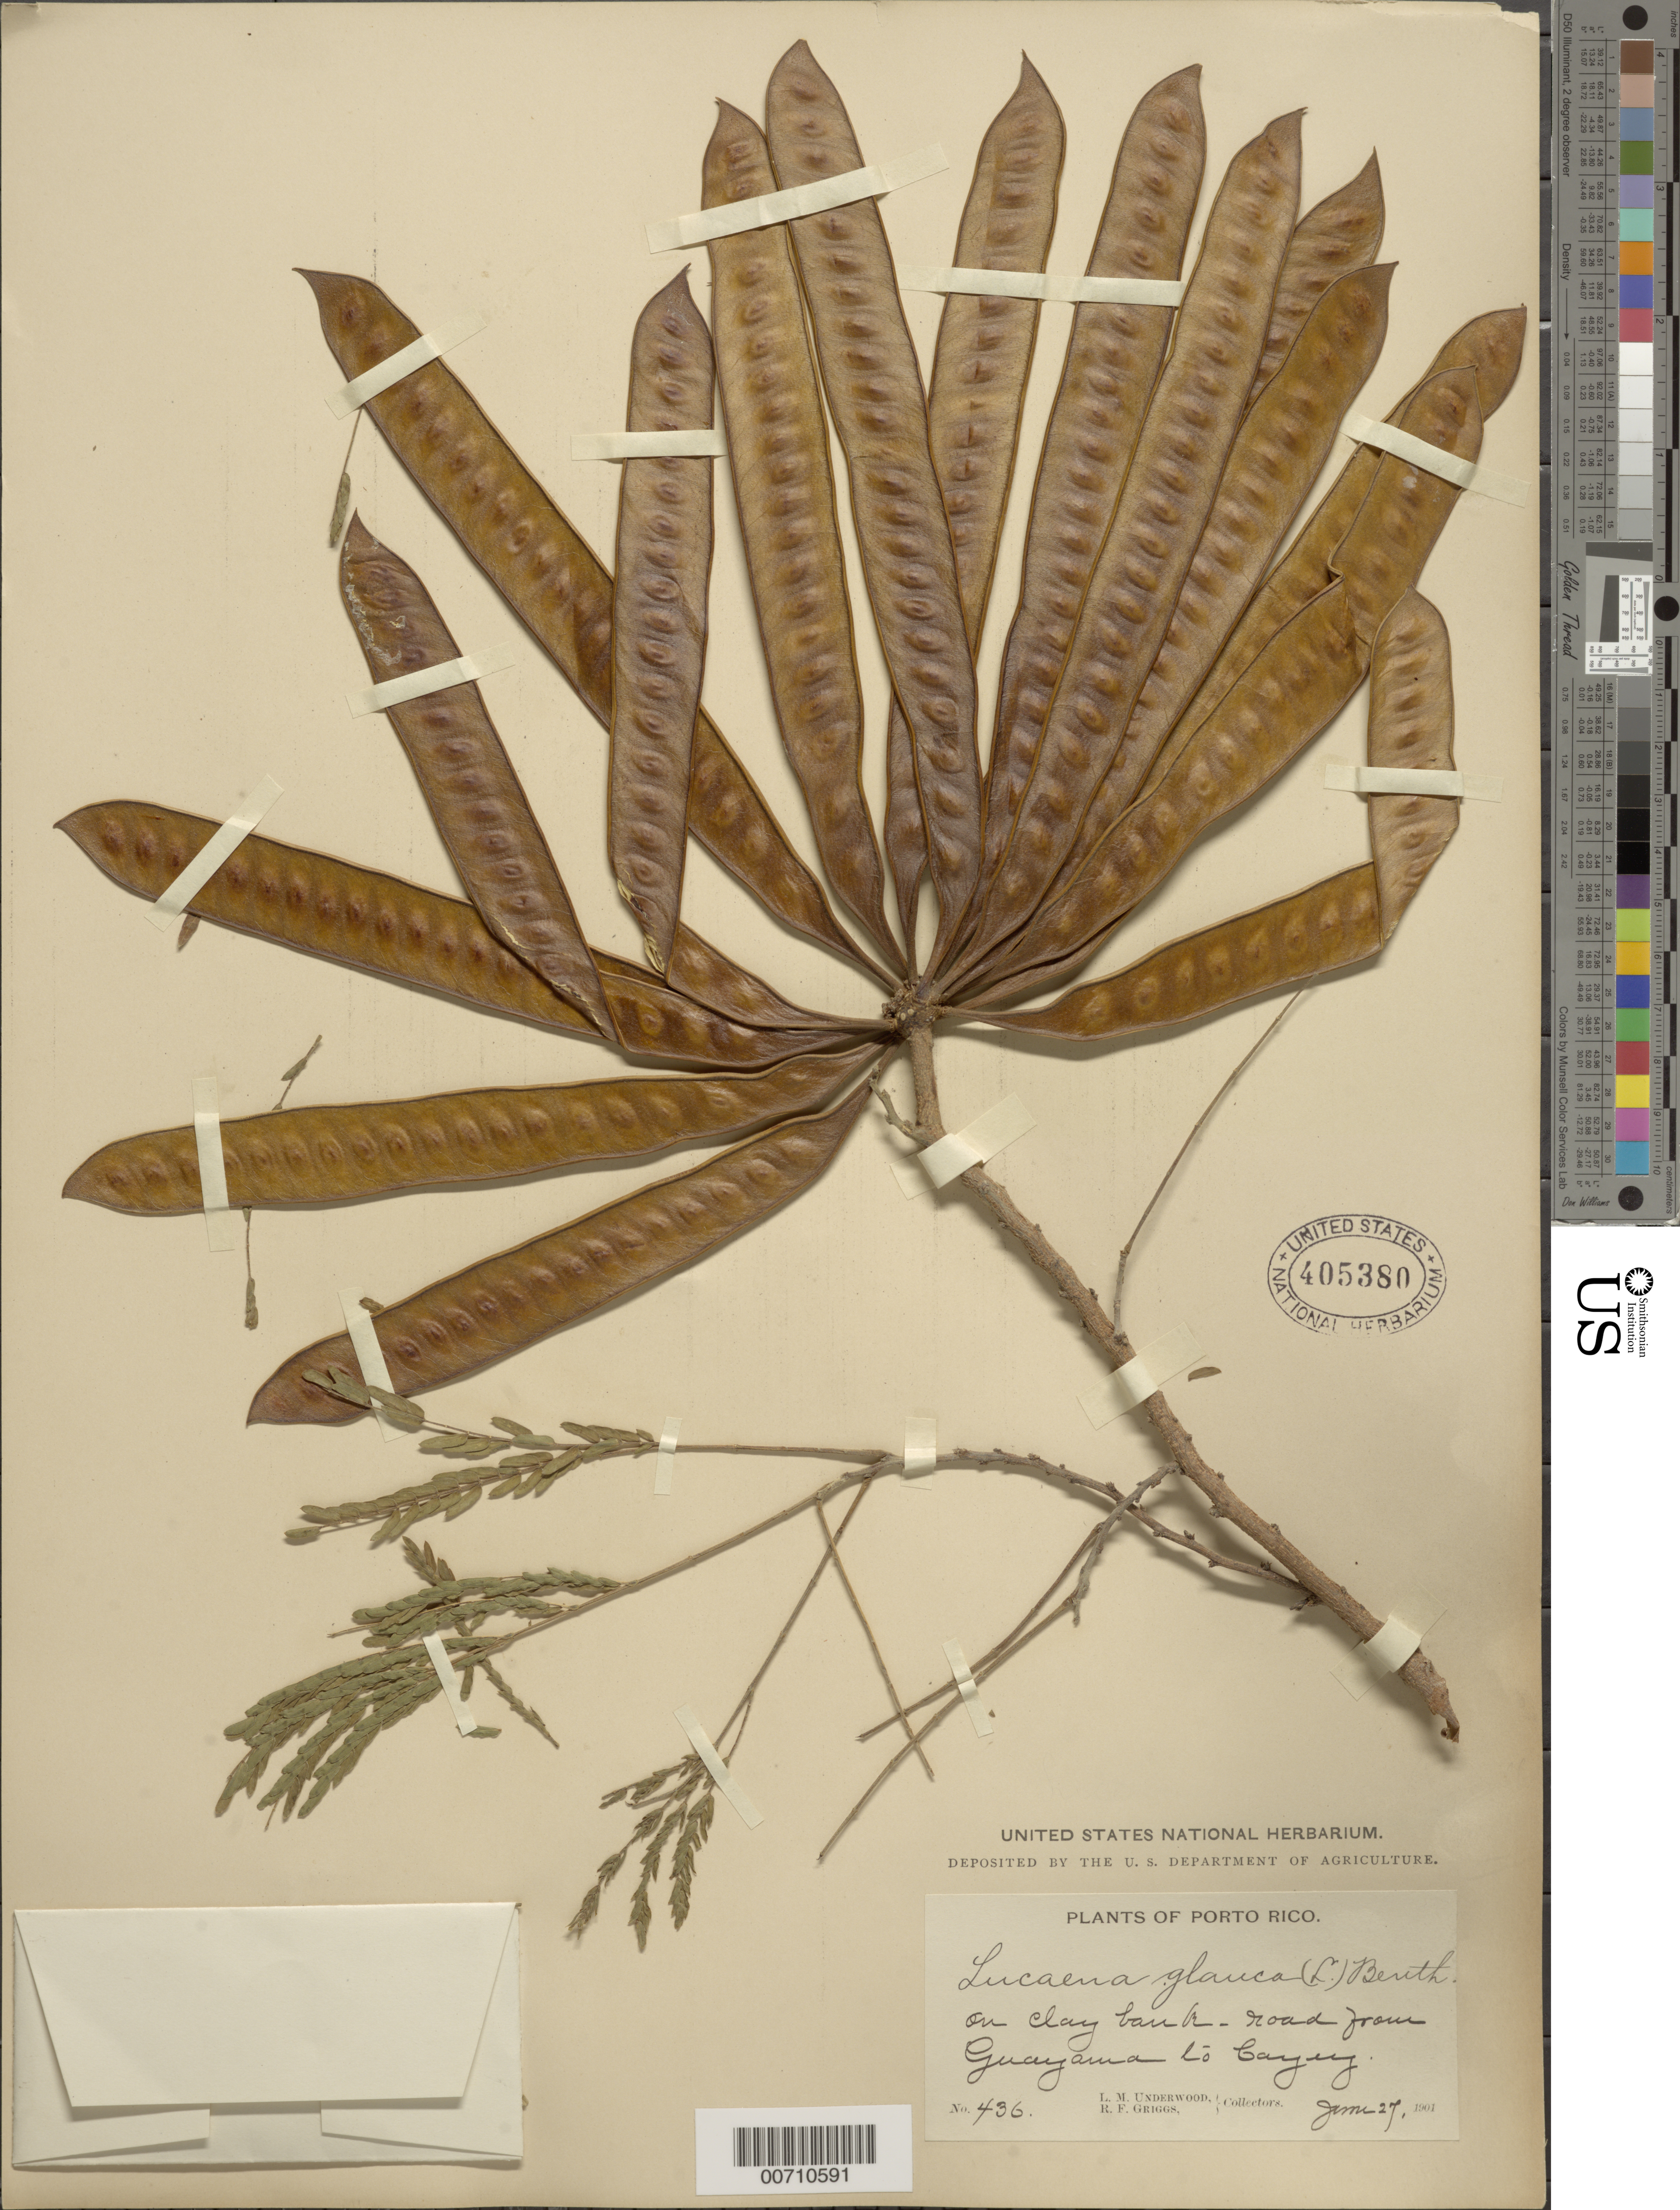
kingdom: Plantae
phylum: Tracheophyta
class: Magnoliopsida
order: Fabales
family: Fabaceae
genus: Leucaena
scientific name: Leucaena leucocephala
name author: (Lam.) de Wit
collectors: L. M. Underwood & R. F. Griggs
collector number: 436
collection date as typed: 27 Jun 1901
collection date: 1901-06-27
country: Puerto Rico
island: Greater Antilles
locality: Guayama to Cayey, Rd from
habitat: On clay bank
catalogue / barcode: US 405380